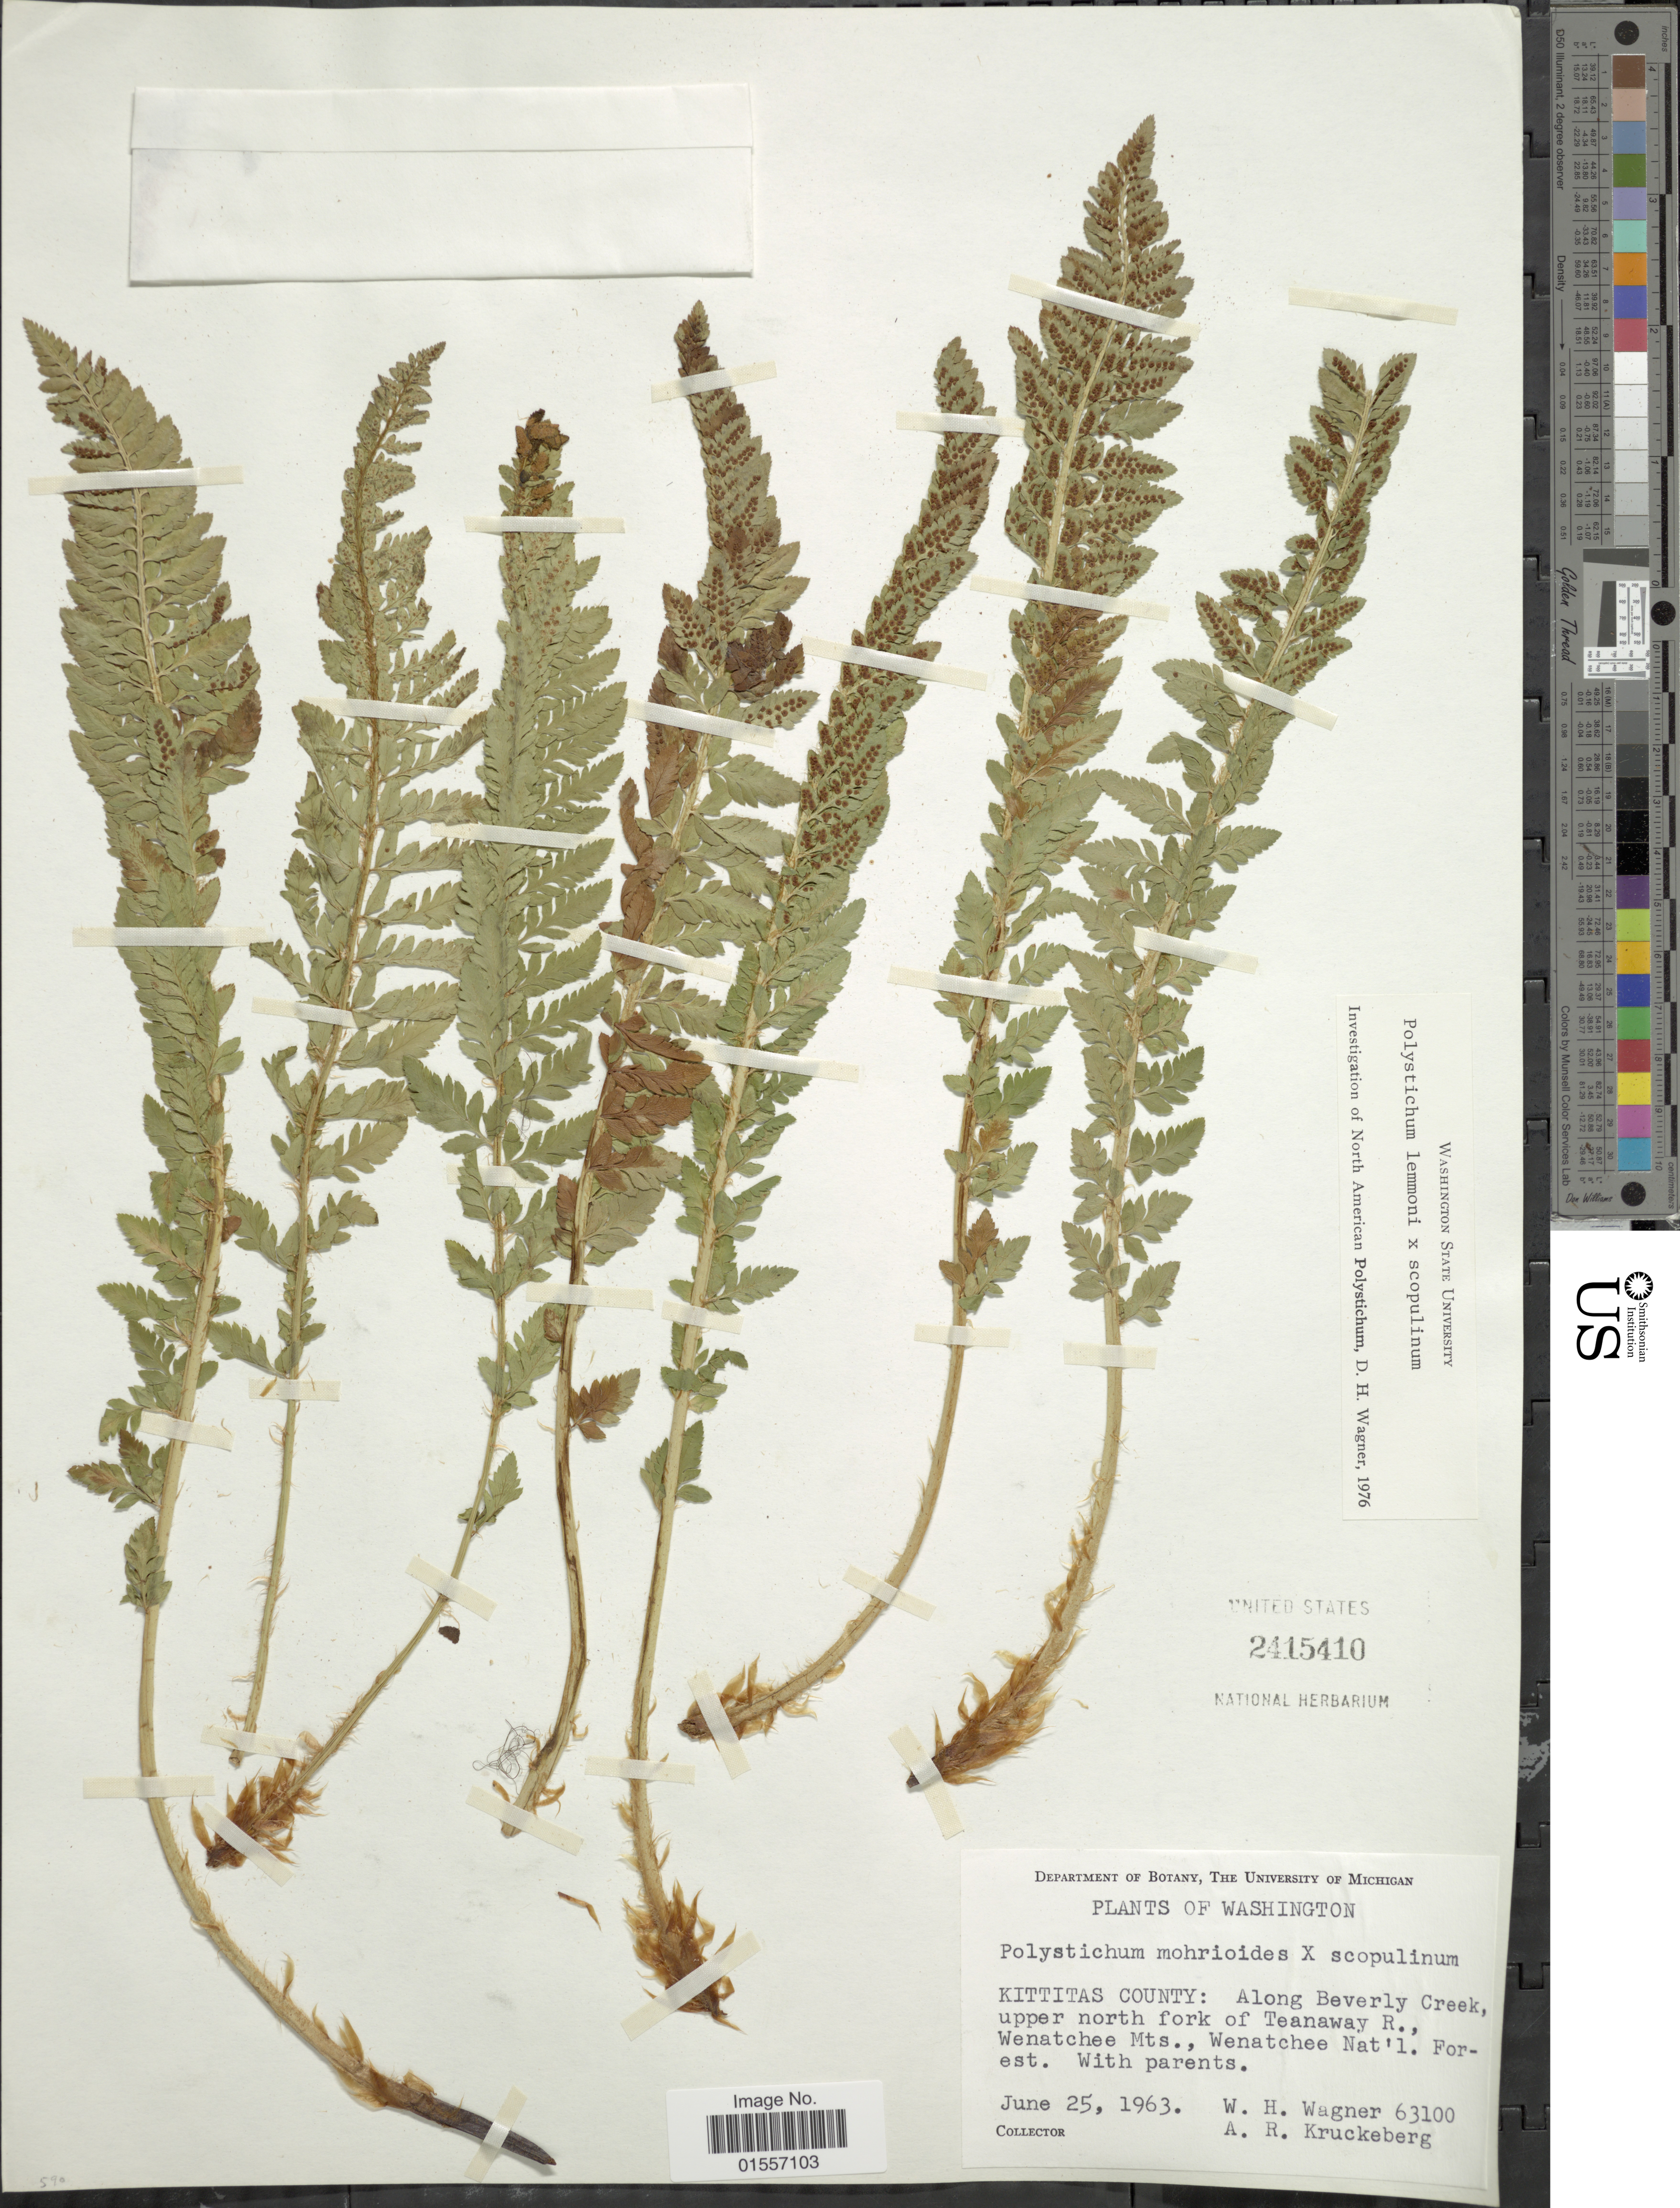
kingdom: Plantae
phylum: Tracheophyta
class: Polypodiopsida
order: Polypodiales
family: Dryopteridaceae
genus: Polystichum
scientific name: Polystichum lemmonii x P. scopulinum (D.C. Eaton) Maxon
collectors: W. H. Wagner & A. Kruckeberg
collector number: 63100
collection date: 1963-06-25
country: United States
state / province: Washington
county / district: Kittitas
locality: Washington, Kittitas County: along Beverly Creek, upper north fork of Teanaway R., Wenatchee Mts., Wenatchee Nat'l Forest.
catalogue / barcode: US 2415410